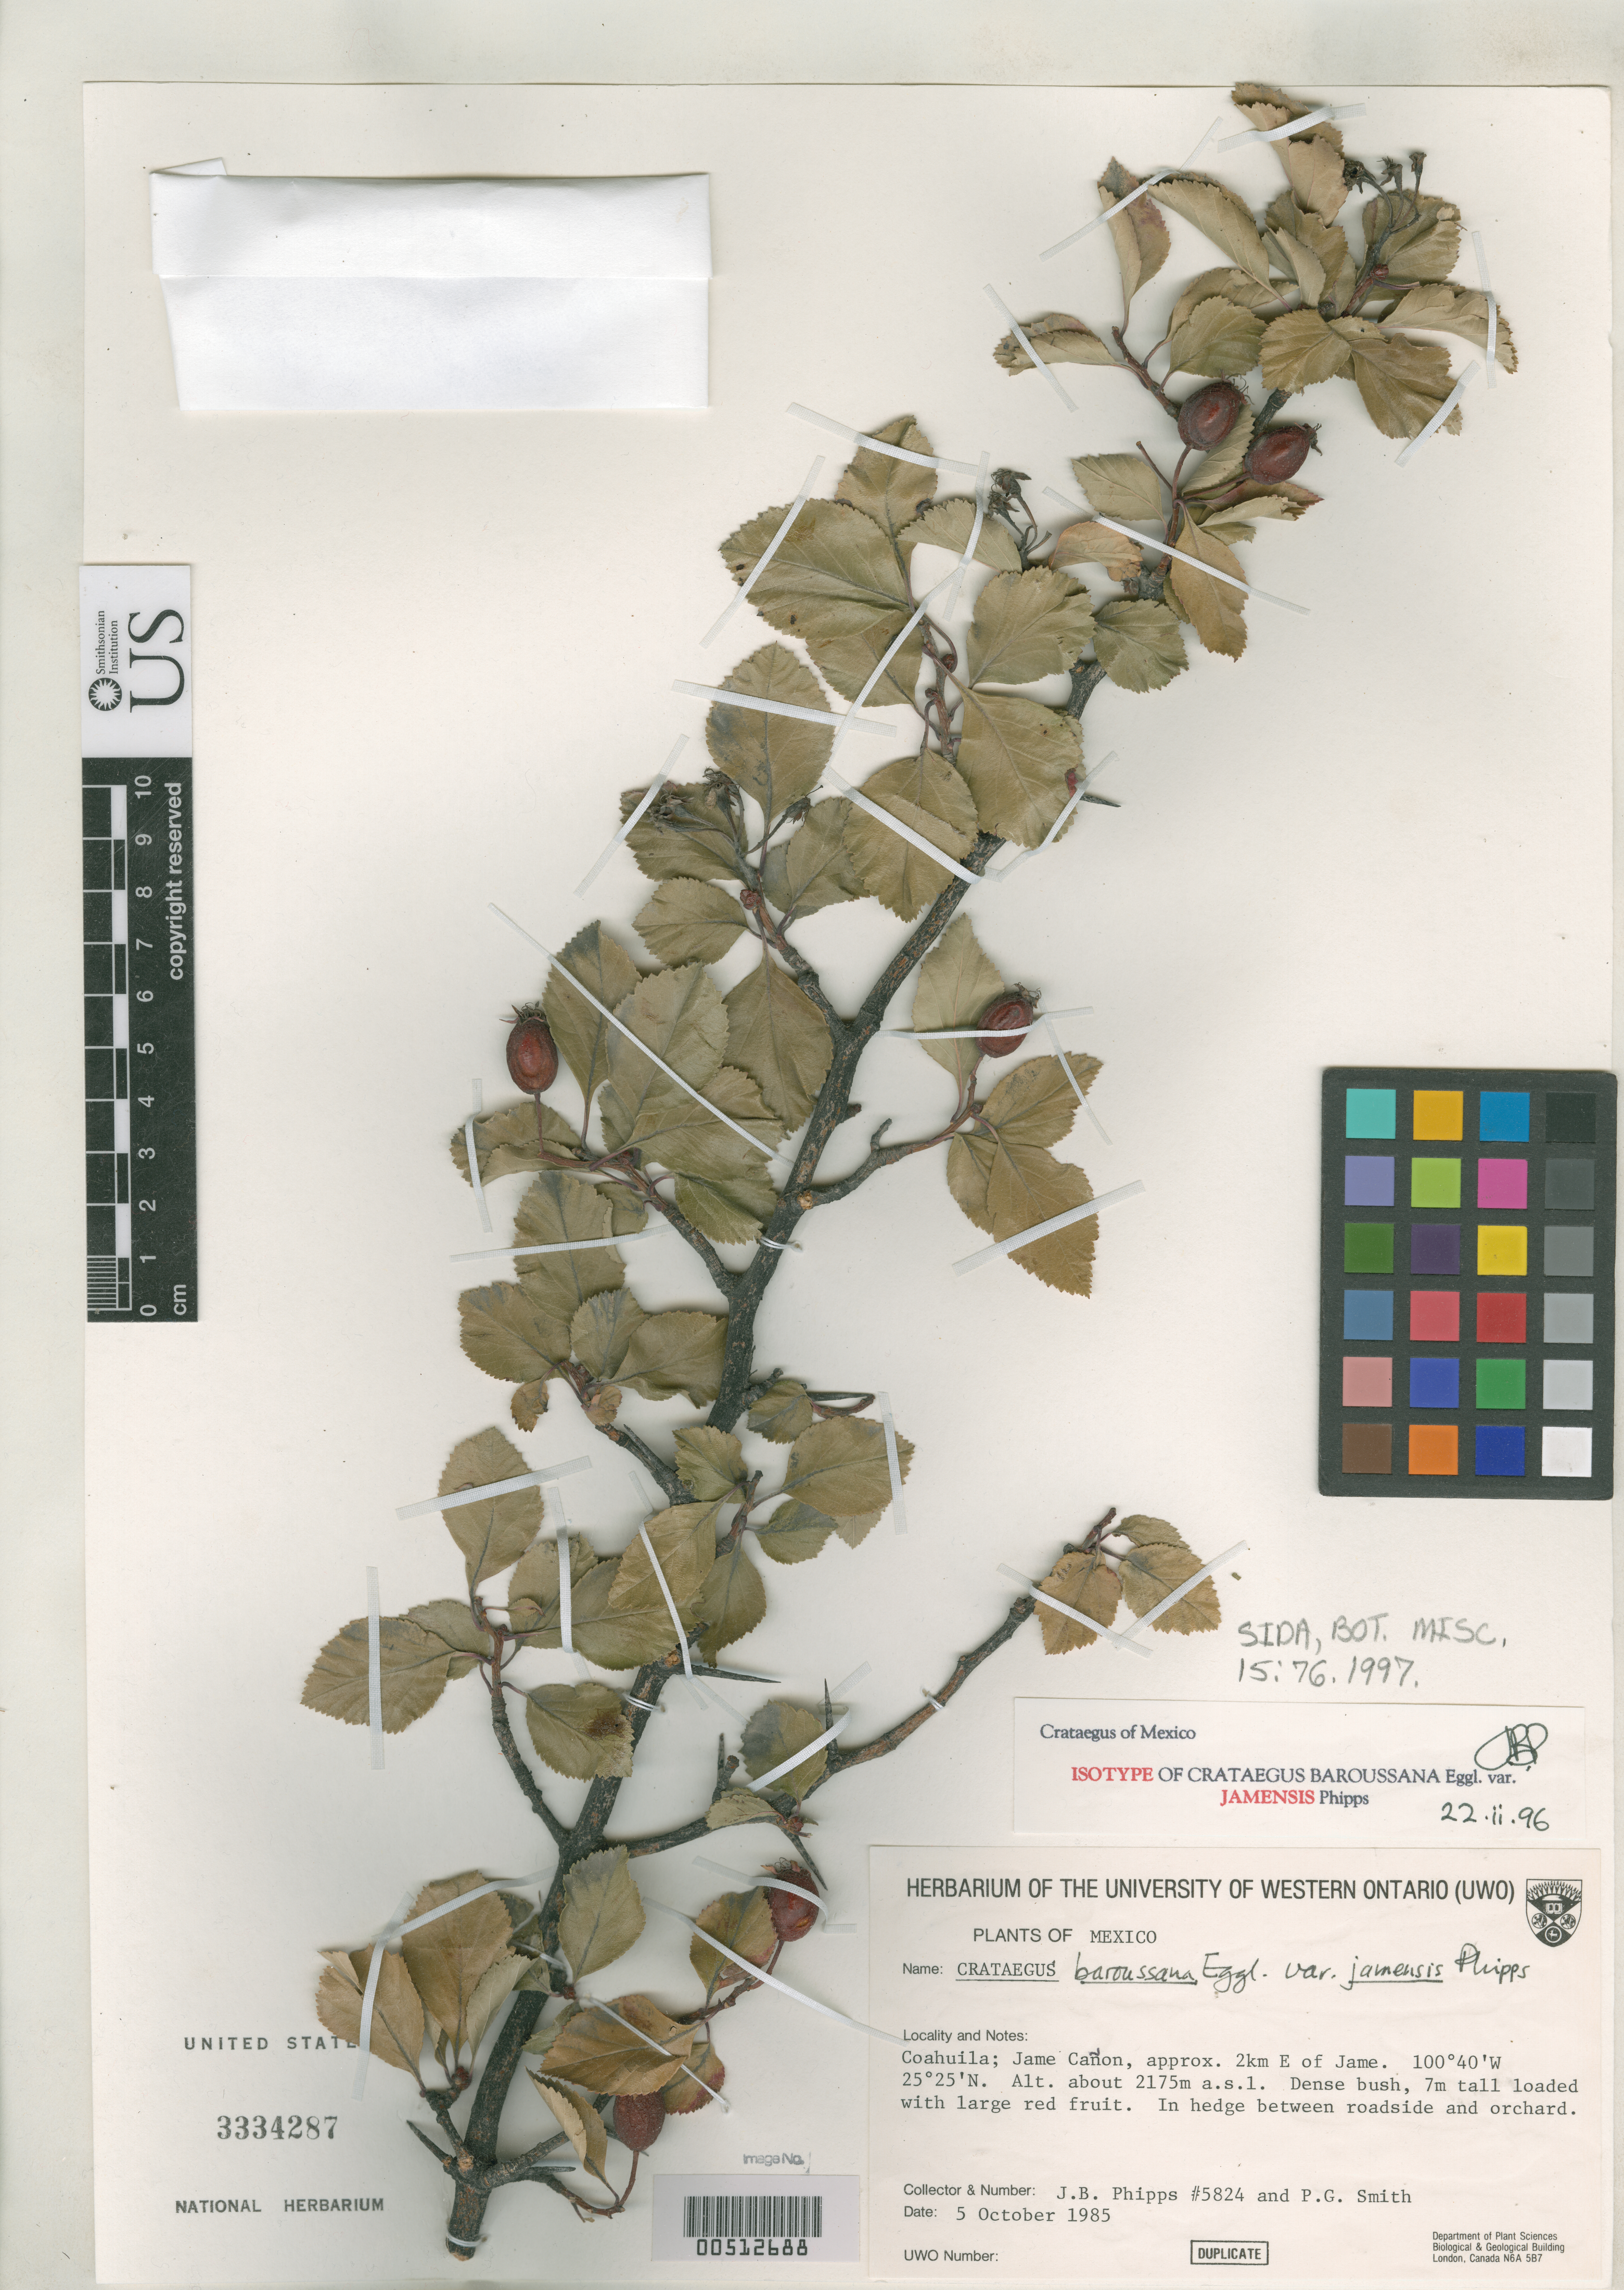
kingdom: Plantae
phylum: Tracheophyta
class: Magnoliopsida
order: Rosales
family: Rosaceae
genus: Crataegus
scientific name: Crataegus baroussana var. jamensis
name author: J.B. Phipps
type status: Isotype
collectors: J. Phipps & P. Smith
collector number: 5824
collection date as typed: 05 Oct 1985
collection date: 1985-10-05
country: Mexico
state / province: Coahuila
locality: Jame Canyon, ca. 2 km E of Jame.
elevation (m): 2175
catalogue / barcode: US 3334287